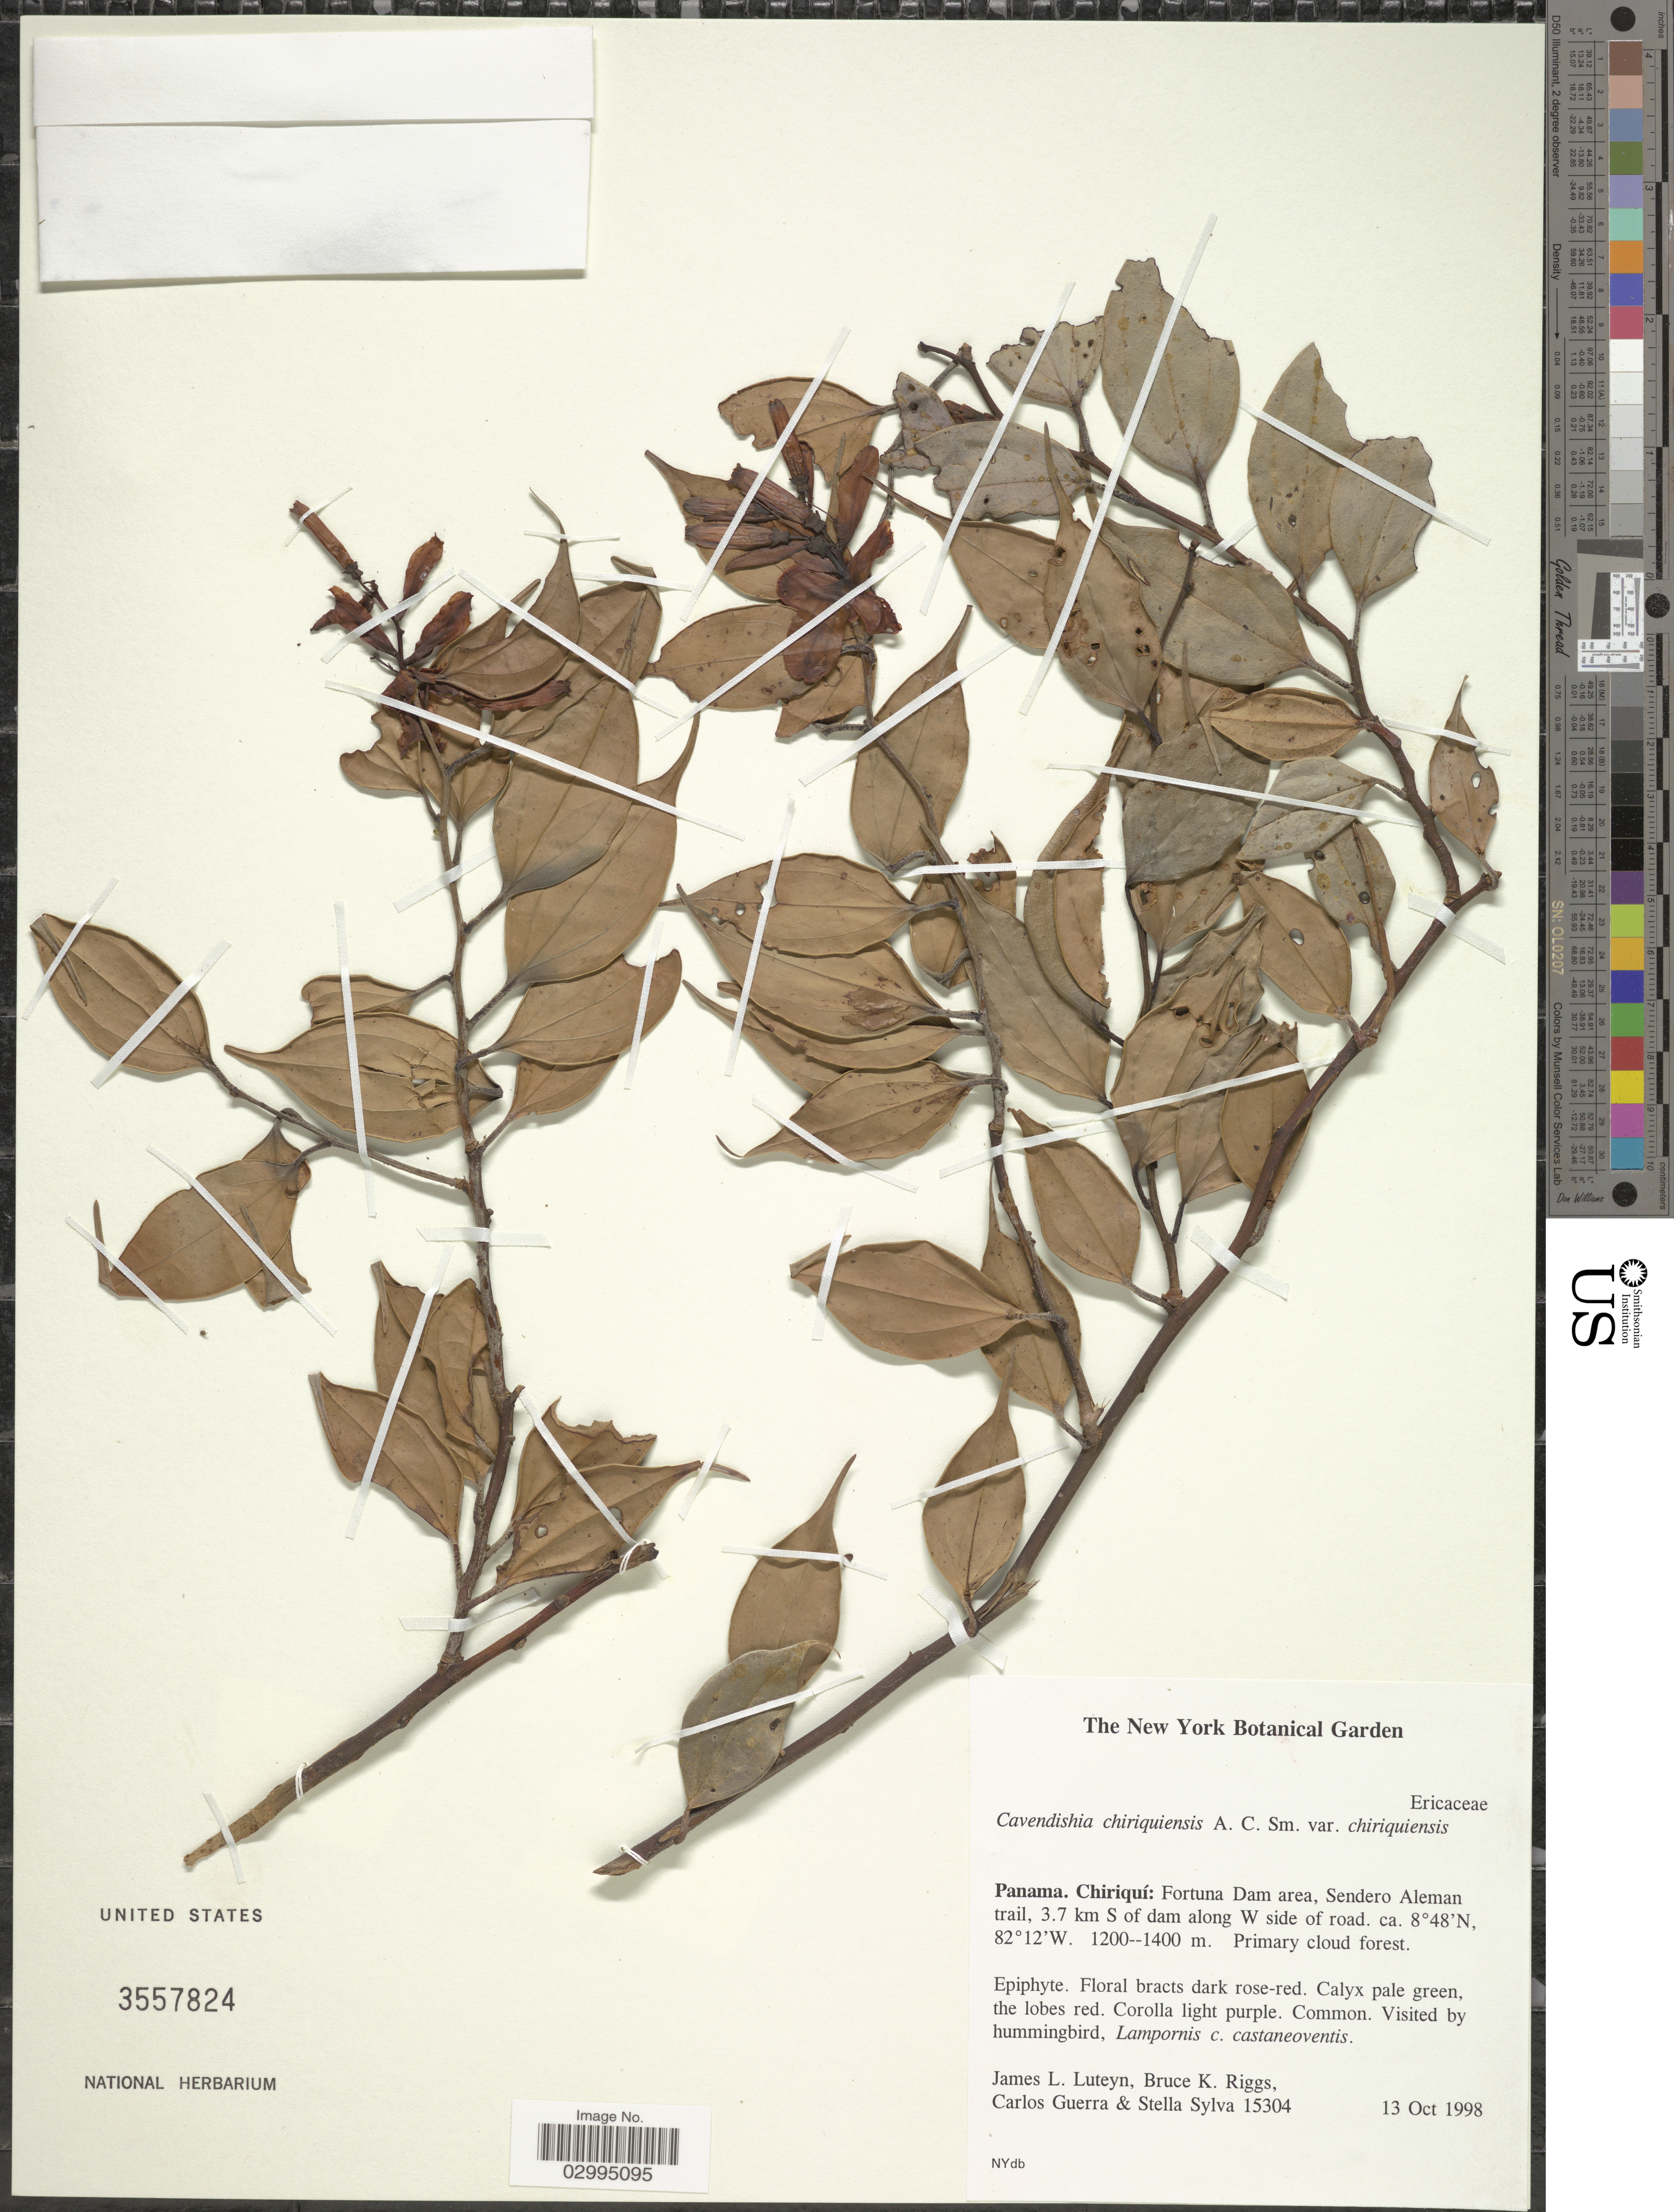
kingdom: Plantae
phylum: Tracheophyta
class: Magnoliopsida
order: Ericales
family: Ericaceae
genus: Cavendishia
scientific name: Cavendishia chiriquiensis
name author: A.C. Sm.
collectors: J. L. Luteyn, B. Riggs, C. Guerra & S. Sylva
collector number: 15304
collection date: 1998-10-13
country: Panama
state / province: Chiriqui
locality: Chiriquí: Fortuna Dam area, Sendero Aleman trail, 3.7 km S of dam along W side of road.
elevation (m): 1200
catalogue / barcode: US 3557824